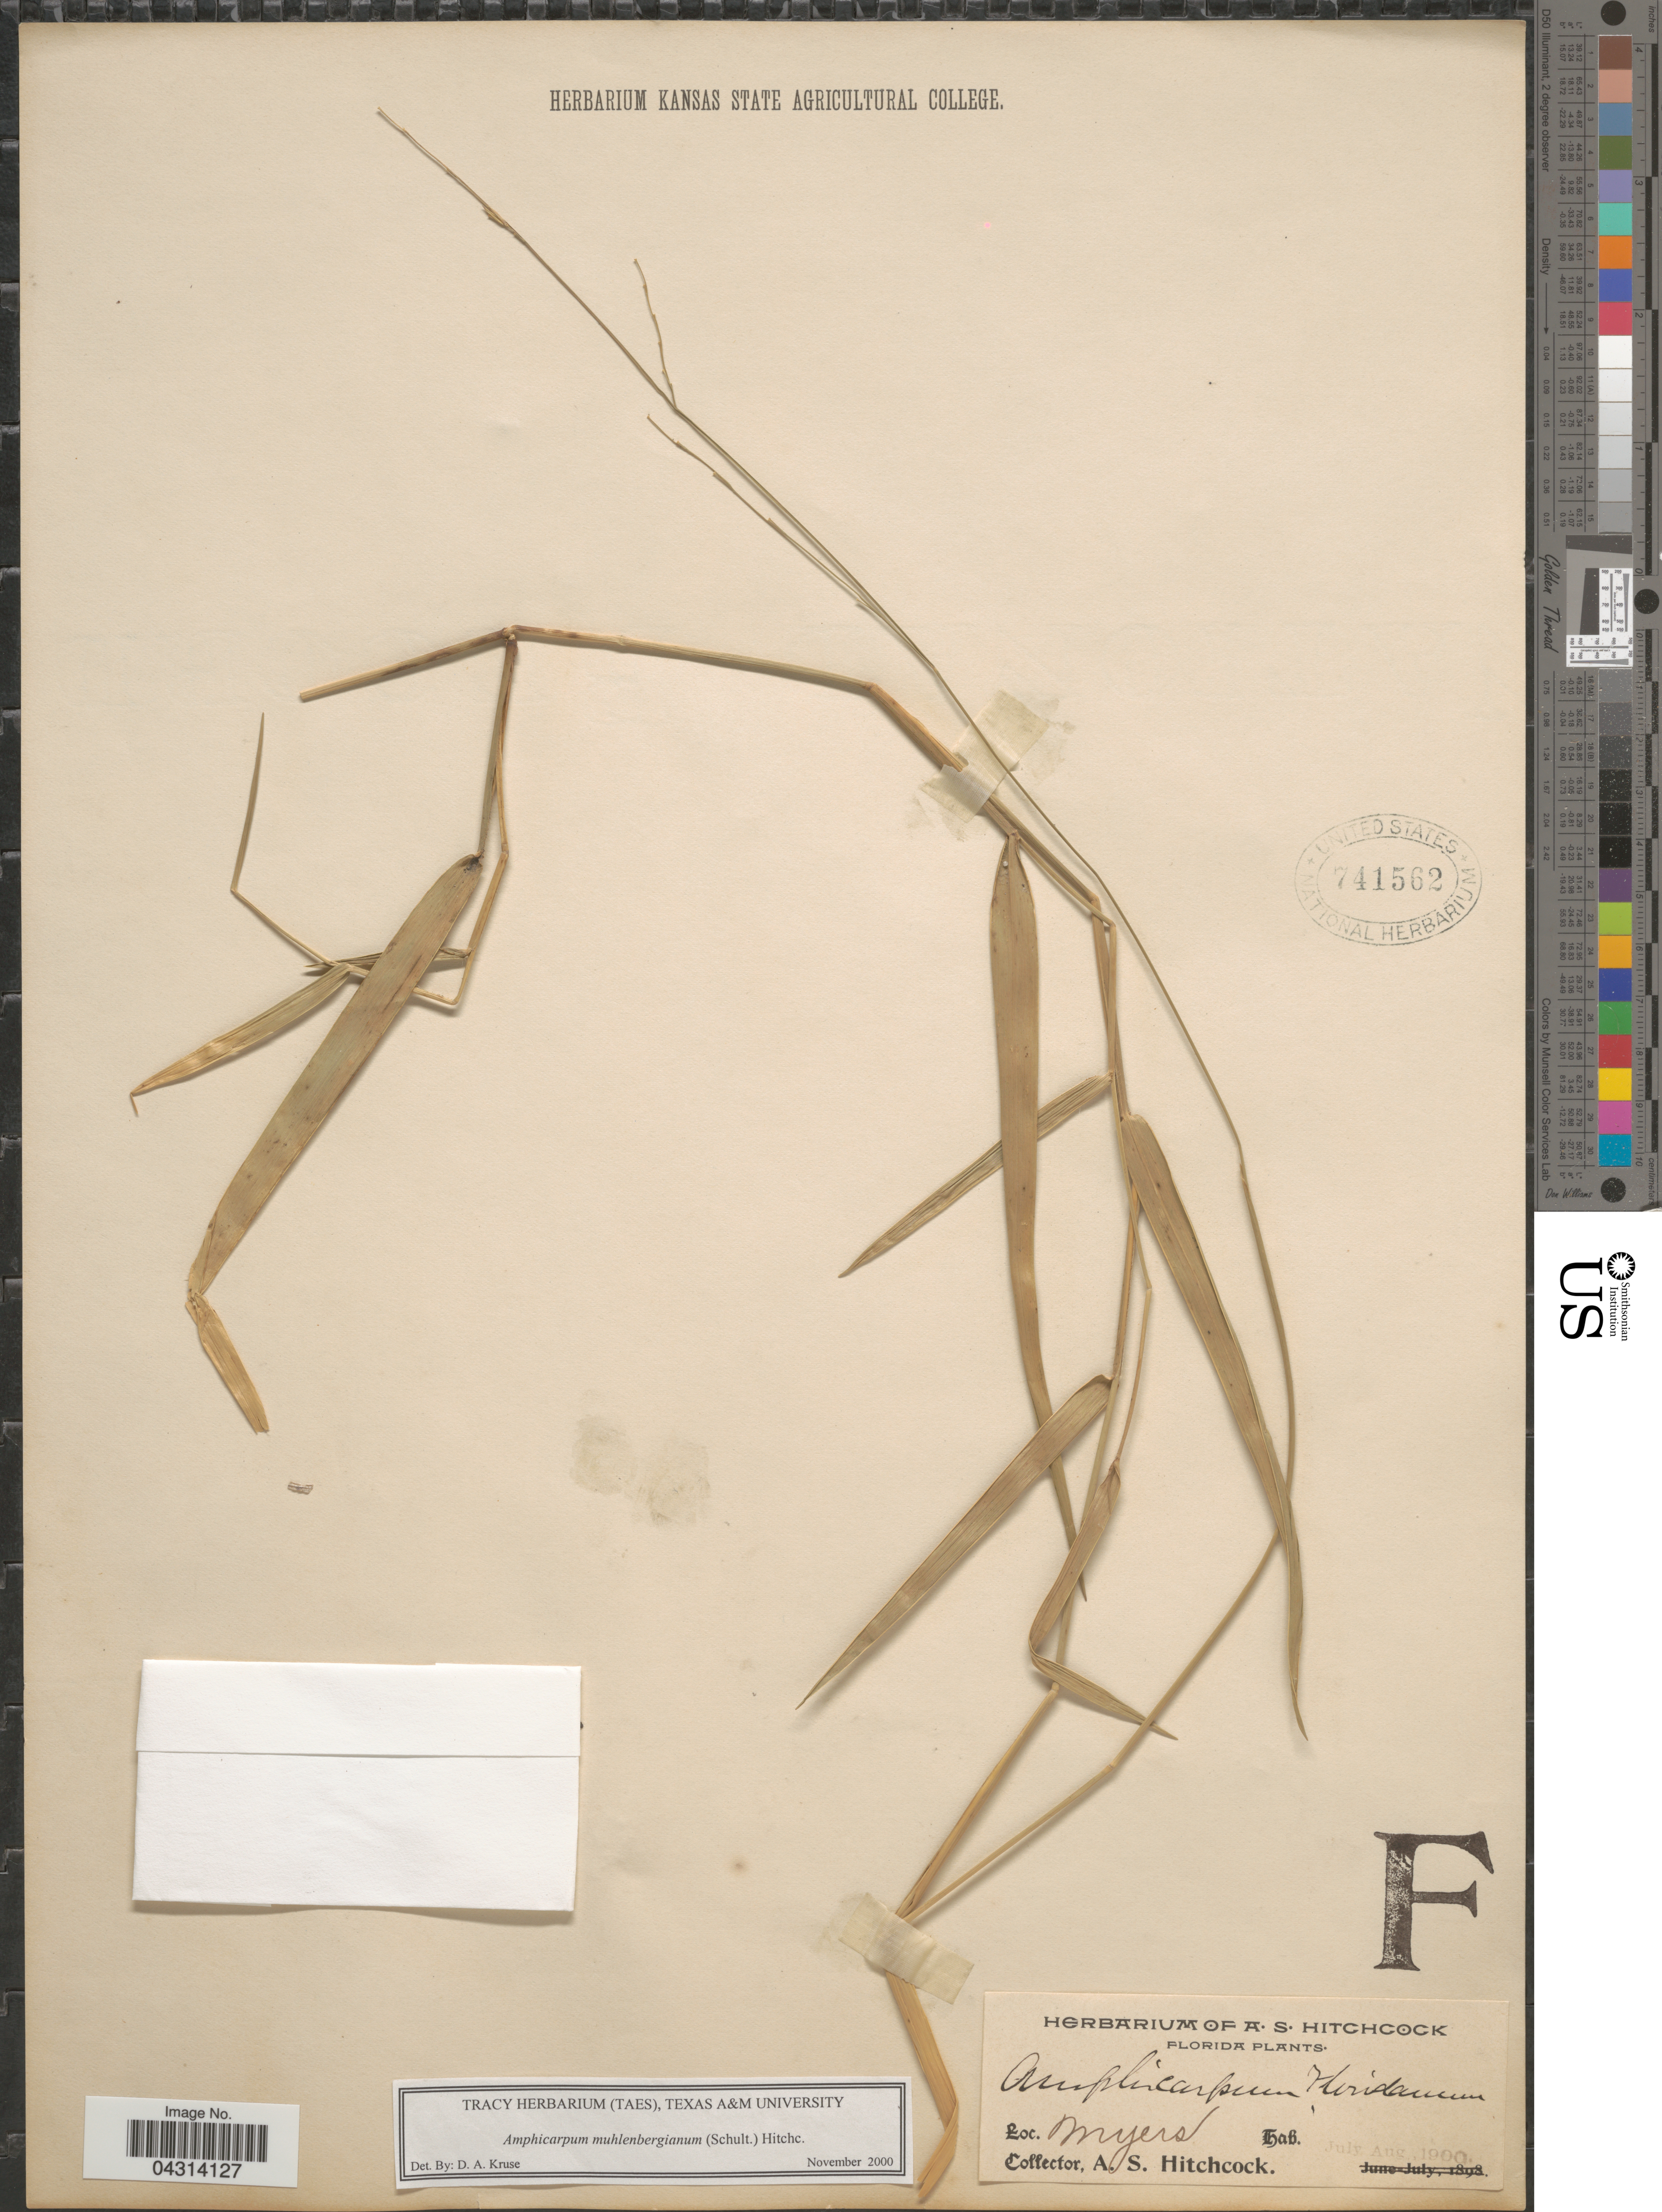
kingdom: Plantae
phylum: Tracheophyta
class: Liliopsida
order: Poales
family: Poaceae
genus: Amphicarpum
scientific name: Amphicarpum muhlenbergianum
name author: (Schult.) Hitchc.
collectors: A. S. Hitchcock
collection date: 1900-07/1900-08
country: United States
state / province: Florida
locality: Myers.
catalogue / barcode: US 741562